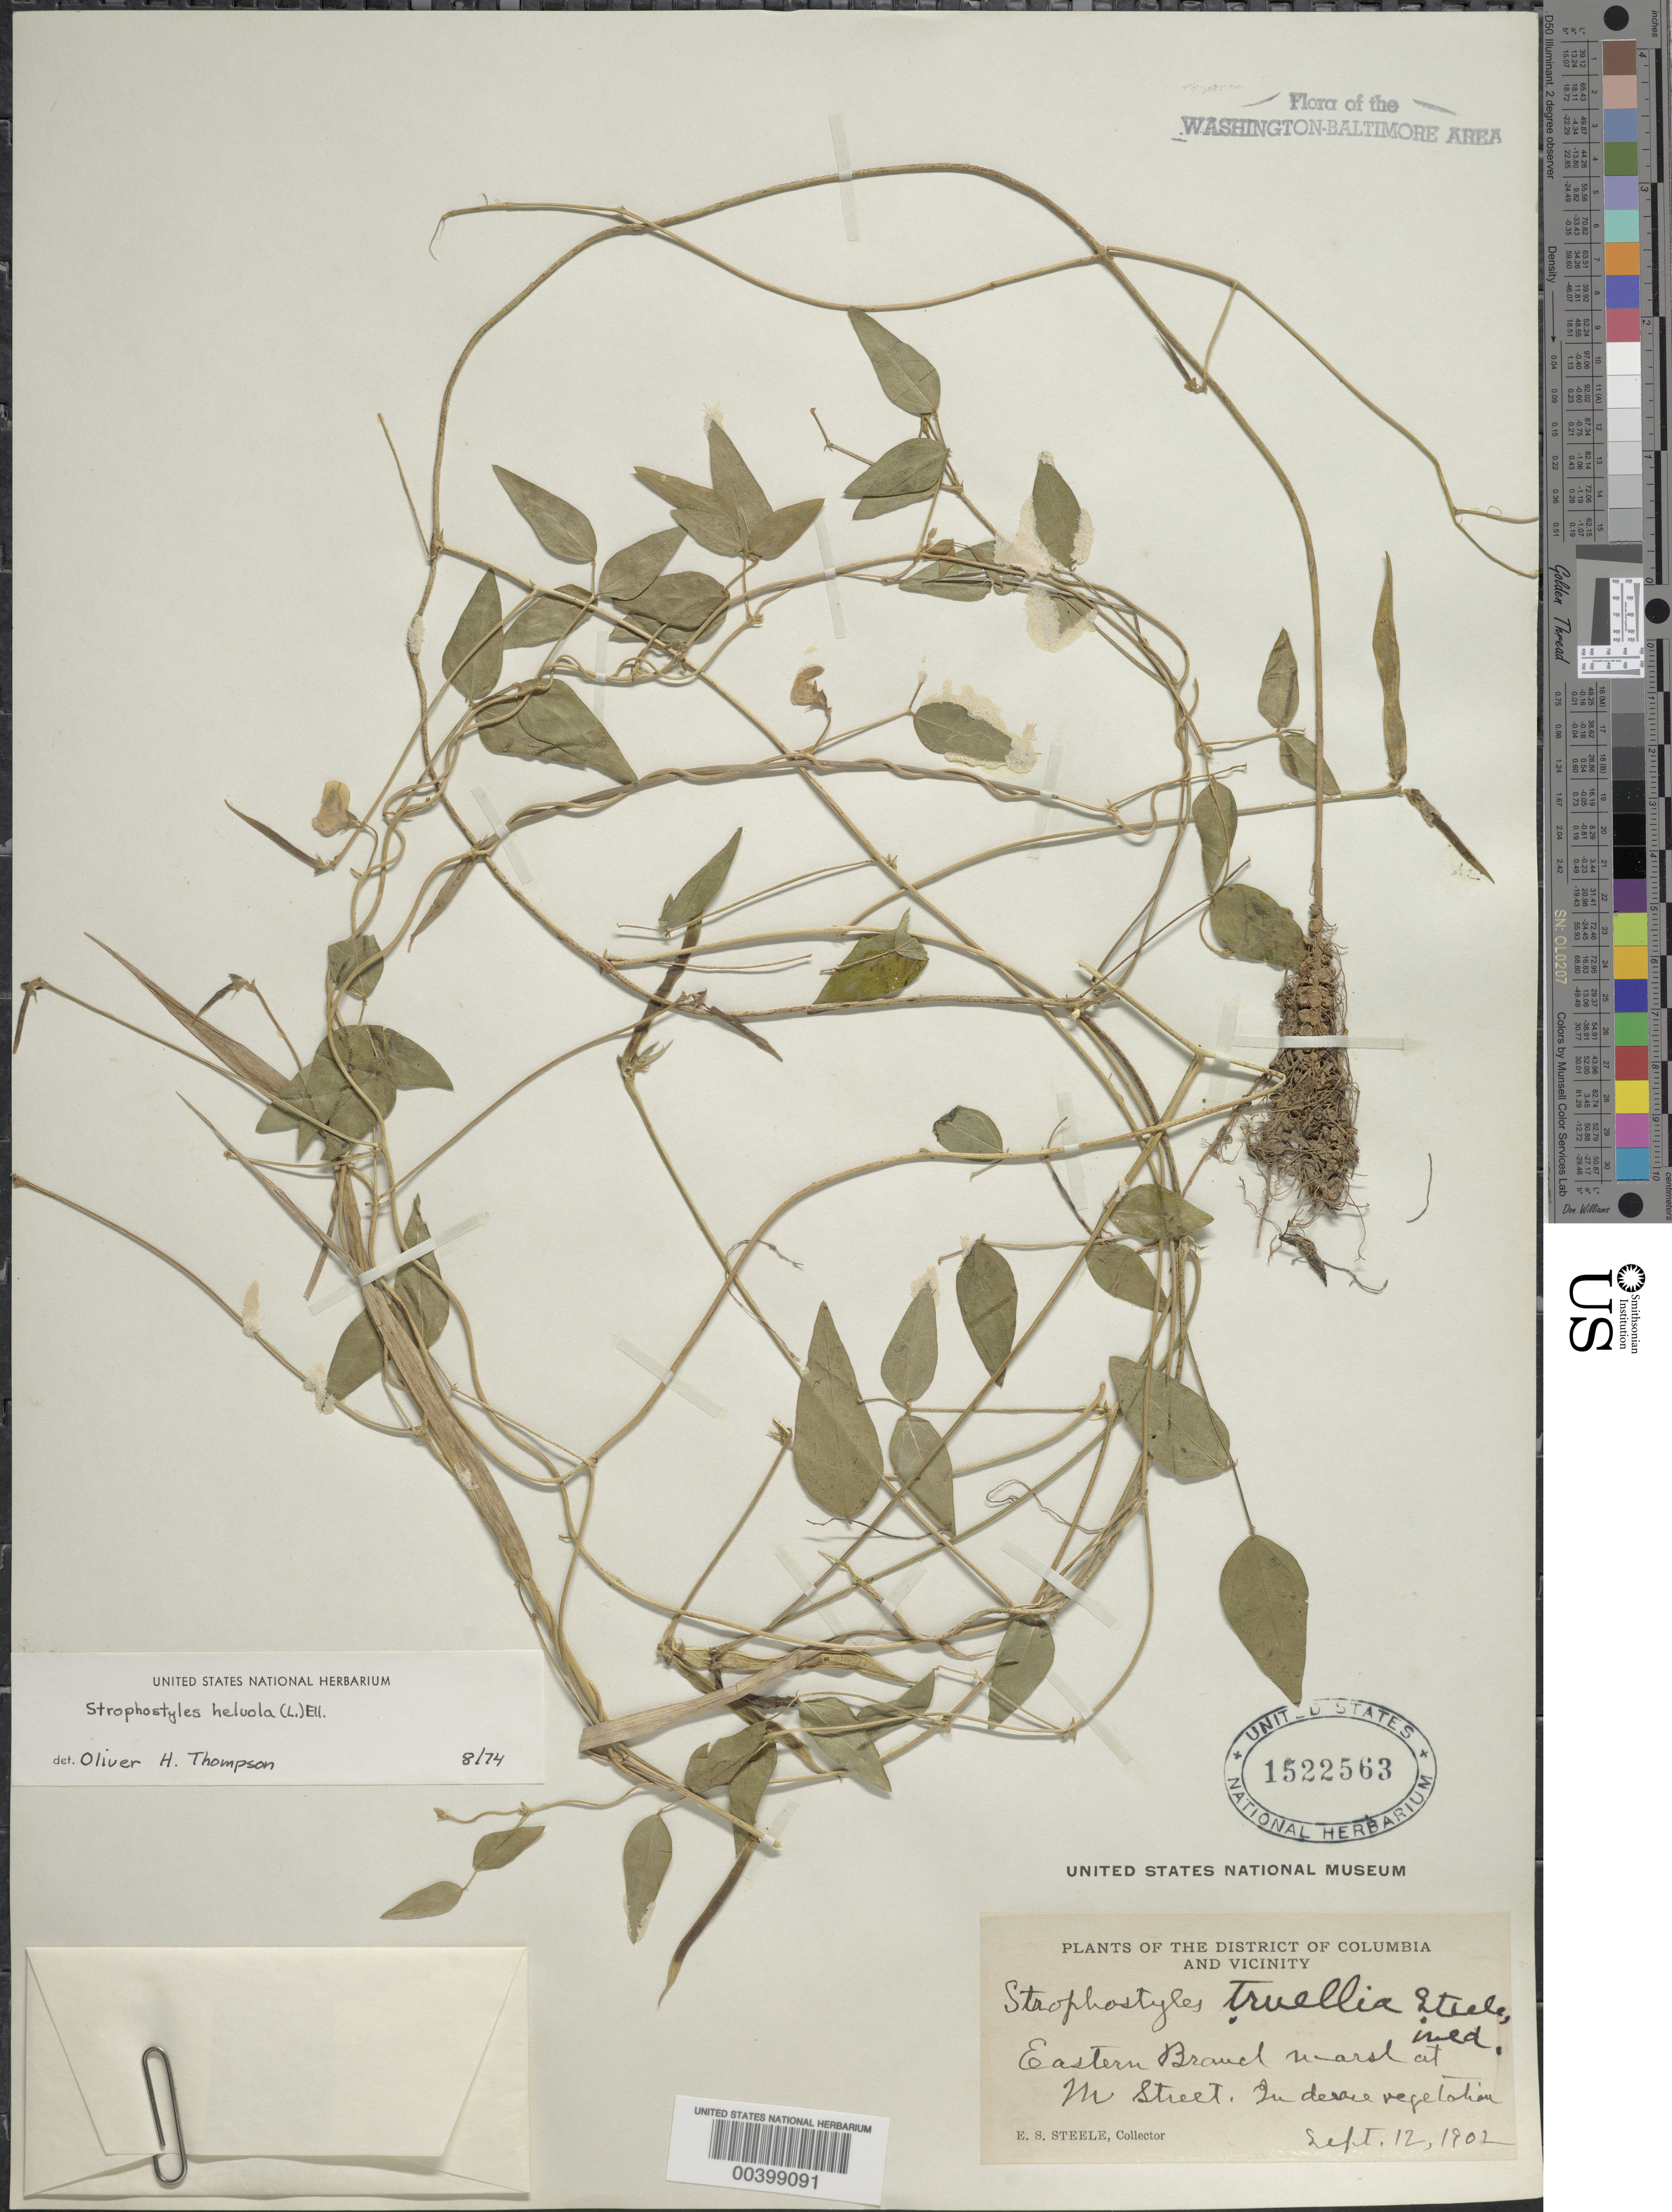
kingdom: Plantae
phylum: Tracheophyta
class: Magnoliopsida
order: Fabales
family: Fabaceae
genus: Strophostyles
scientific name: Strophostyles helvola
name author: (L.) Elliott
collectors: E. Steele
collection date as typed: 12 Sep 1902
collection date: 1902-09-12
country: United States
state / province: District of Columbia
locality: Eastern Branch marsh, M Street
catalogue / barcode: US 1522563